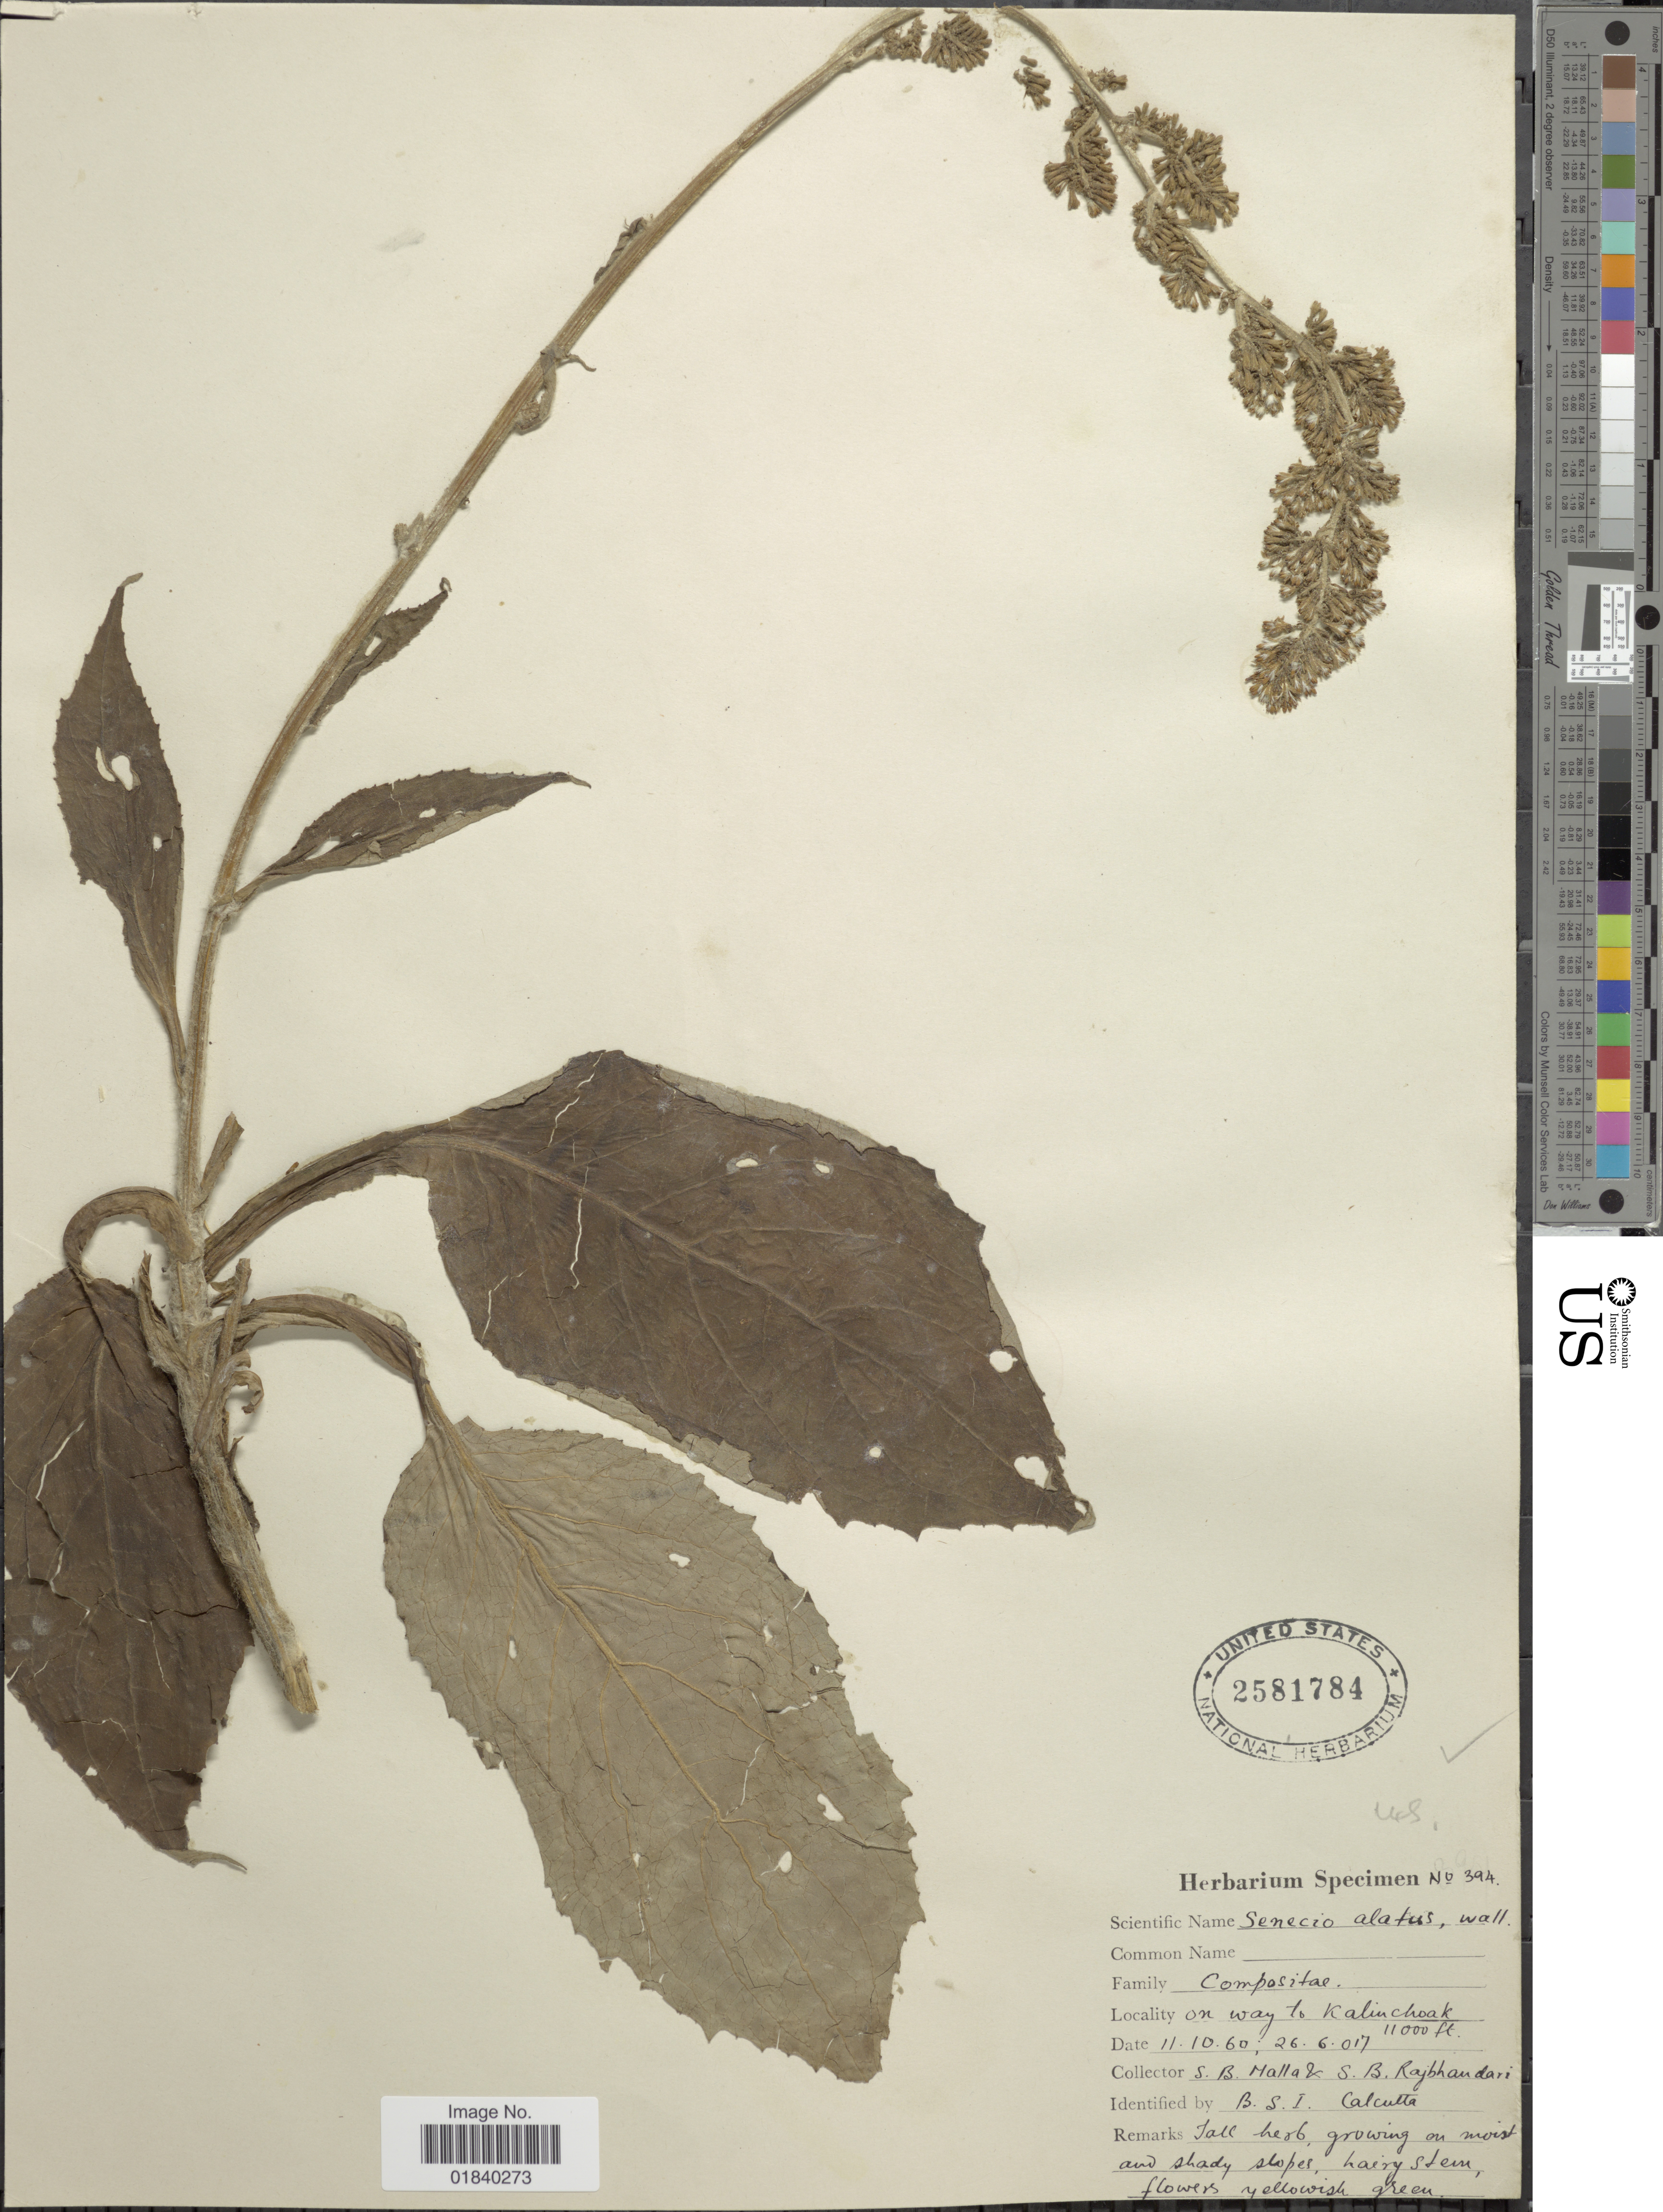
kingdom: Plantae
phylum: Tracheophyta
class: Magnoliopsida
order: Asterales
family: Asteraceae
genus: Synotis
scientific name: Synotis alata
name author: (Wall.) C. Jeffrey & Y.L. Chen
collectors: S. Malla & S. Rajbhaudari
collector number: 394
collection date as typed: Transcribed d/m/y: 11/10/60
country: Nepal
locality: On way to Kalinchoak.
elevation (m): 3353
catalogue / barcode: US 2581784